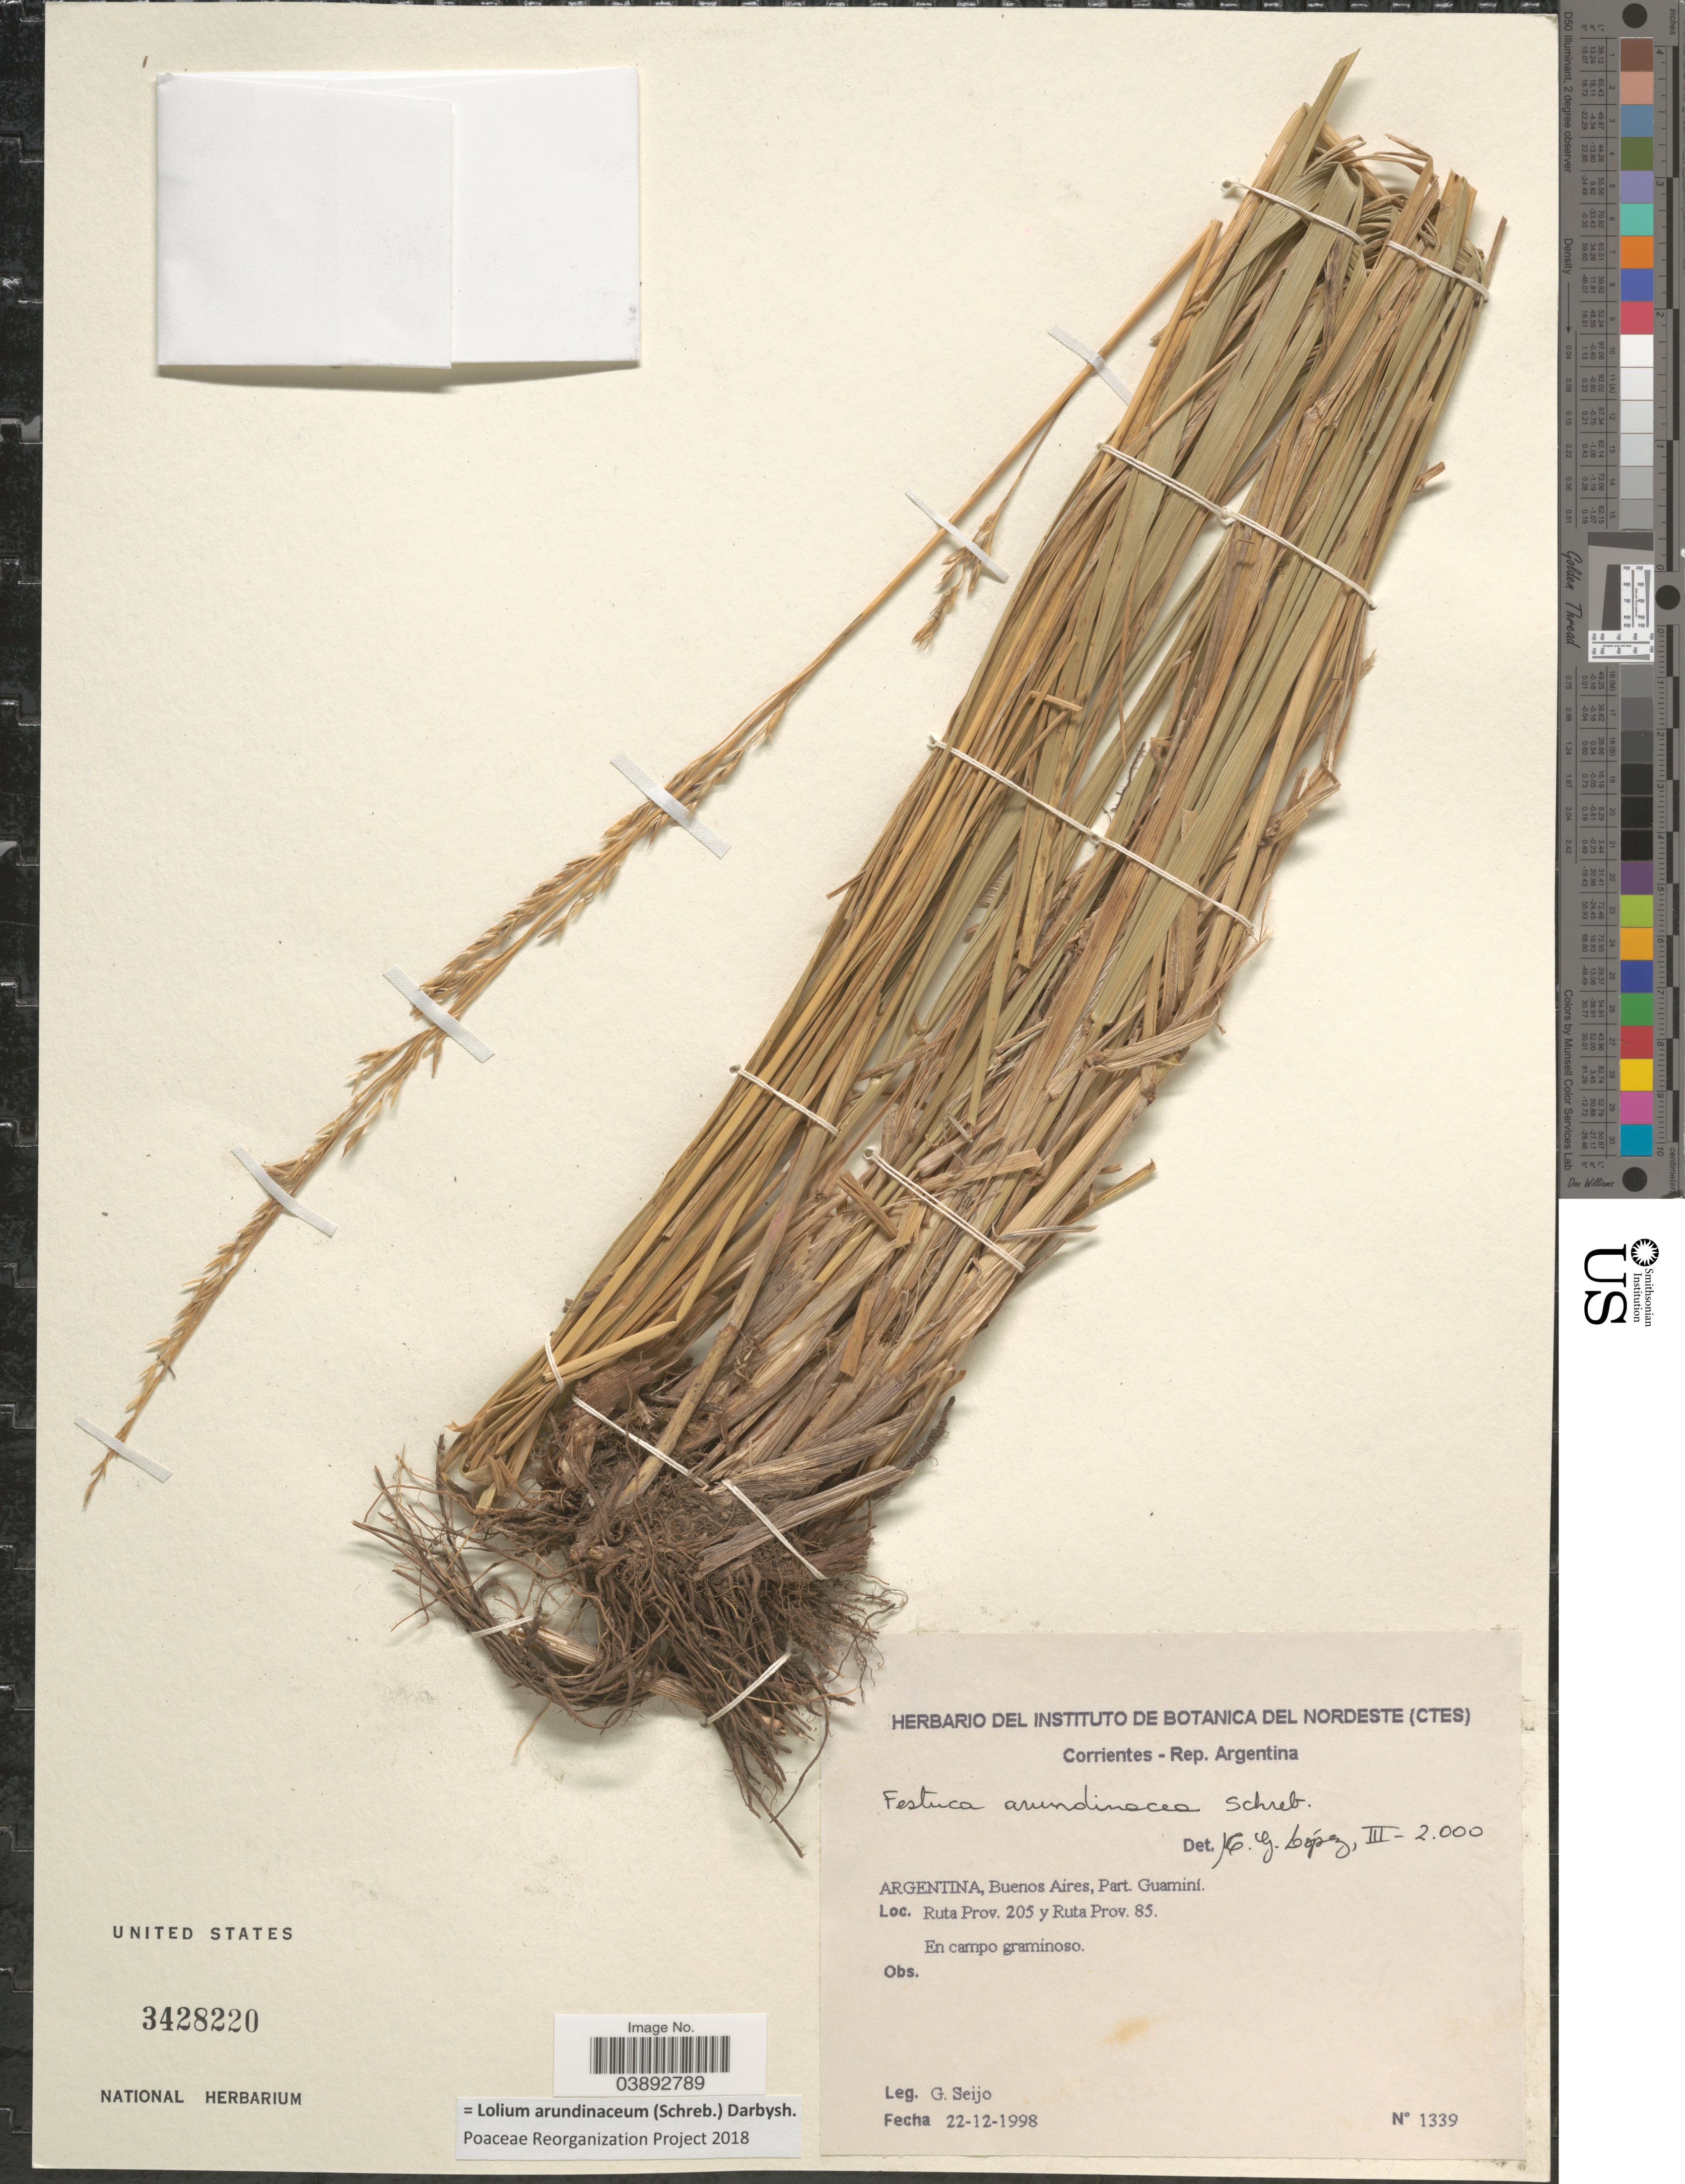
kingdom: Plantae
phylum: Tracheophyta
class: Liliopsida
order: Poales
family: Poaceae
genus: Lolium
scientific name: Lolium arundinaceum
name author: (Schreb.) Darbysh.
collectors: G. Seijo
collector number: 1339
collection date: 1998-12-22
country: Argentina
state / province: Buenos Aires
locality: Part. Guaminí. Ruta Prov. 205 y Ruta Prov. 85.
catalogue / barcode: US 3428220